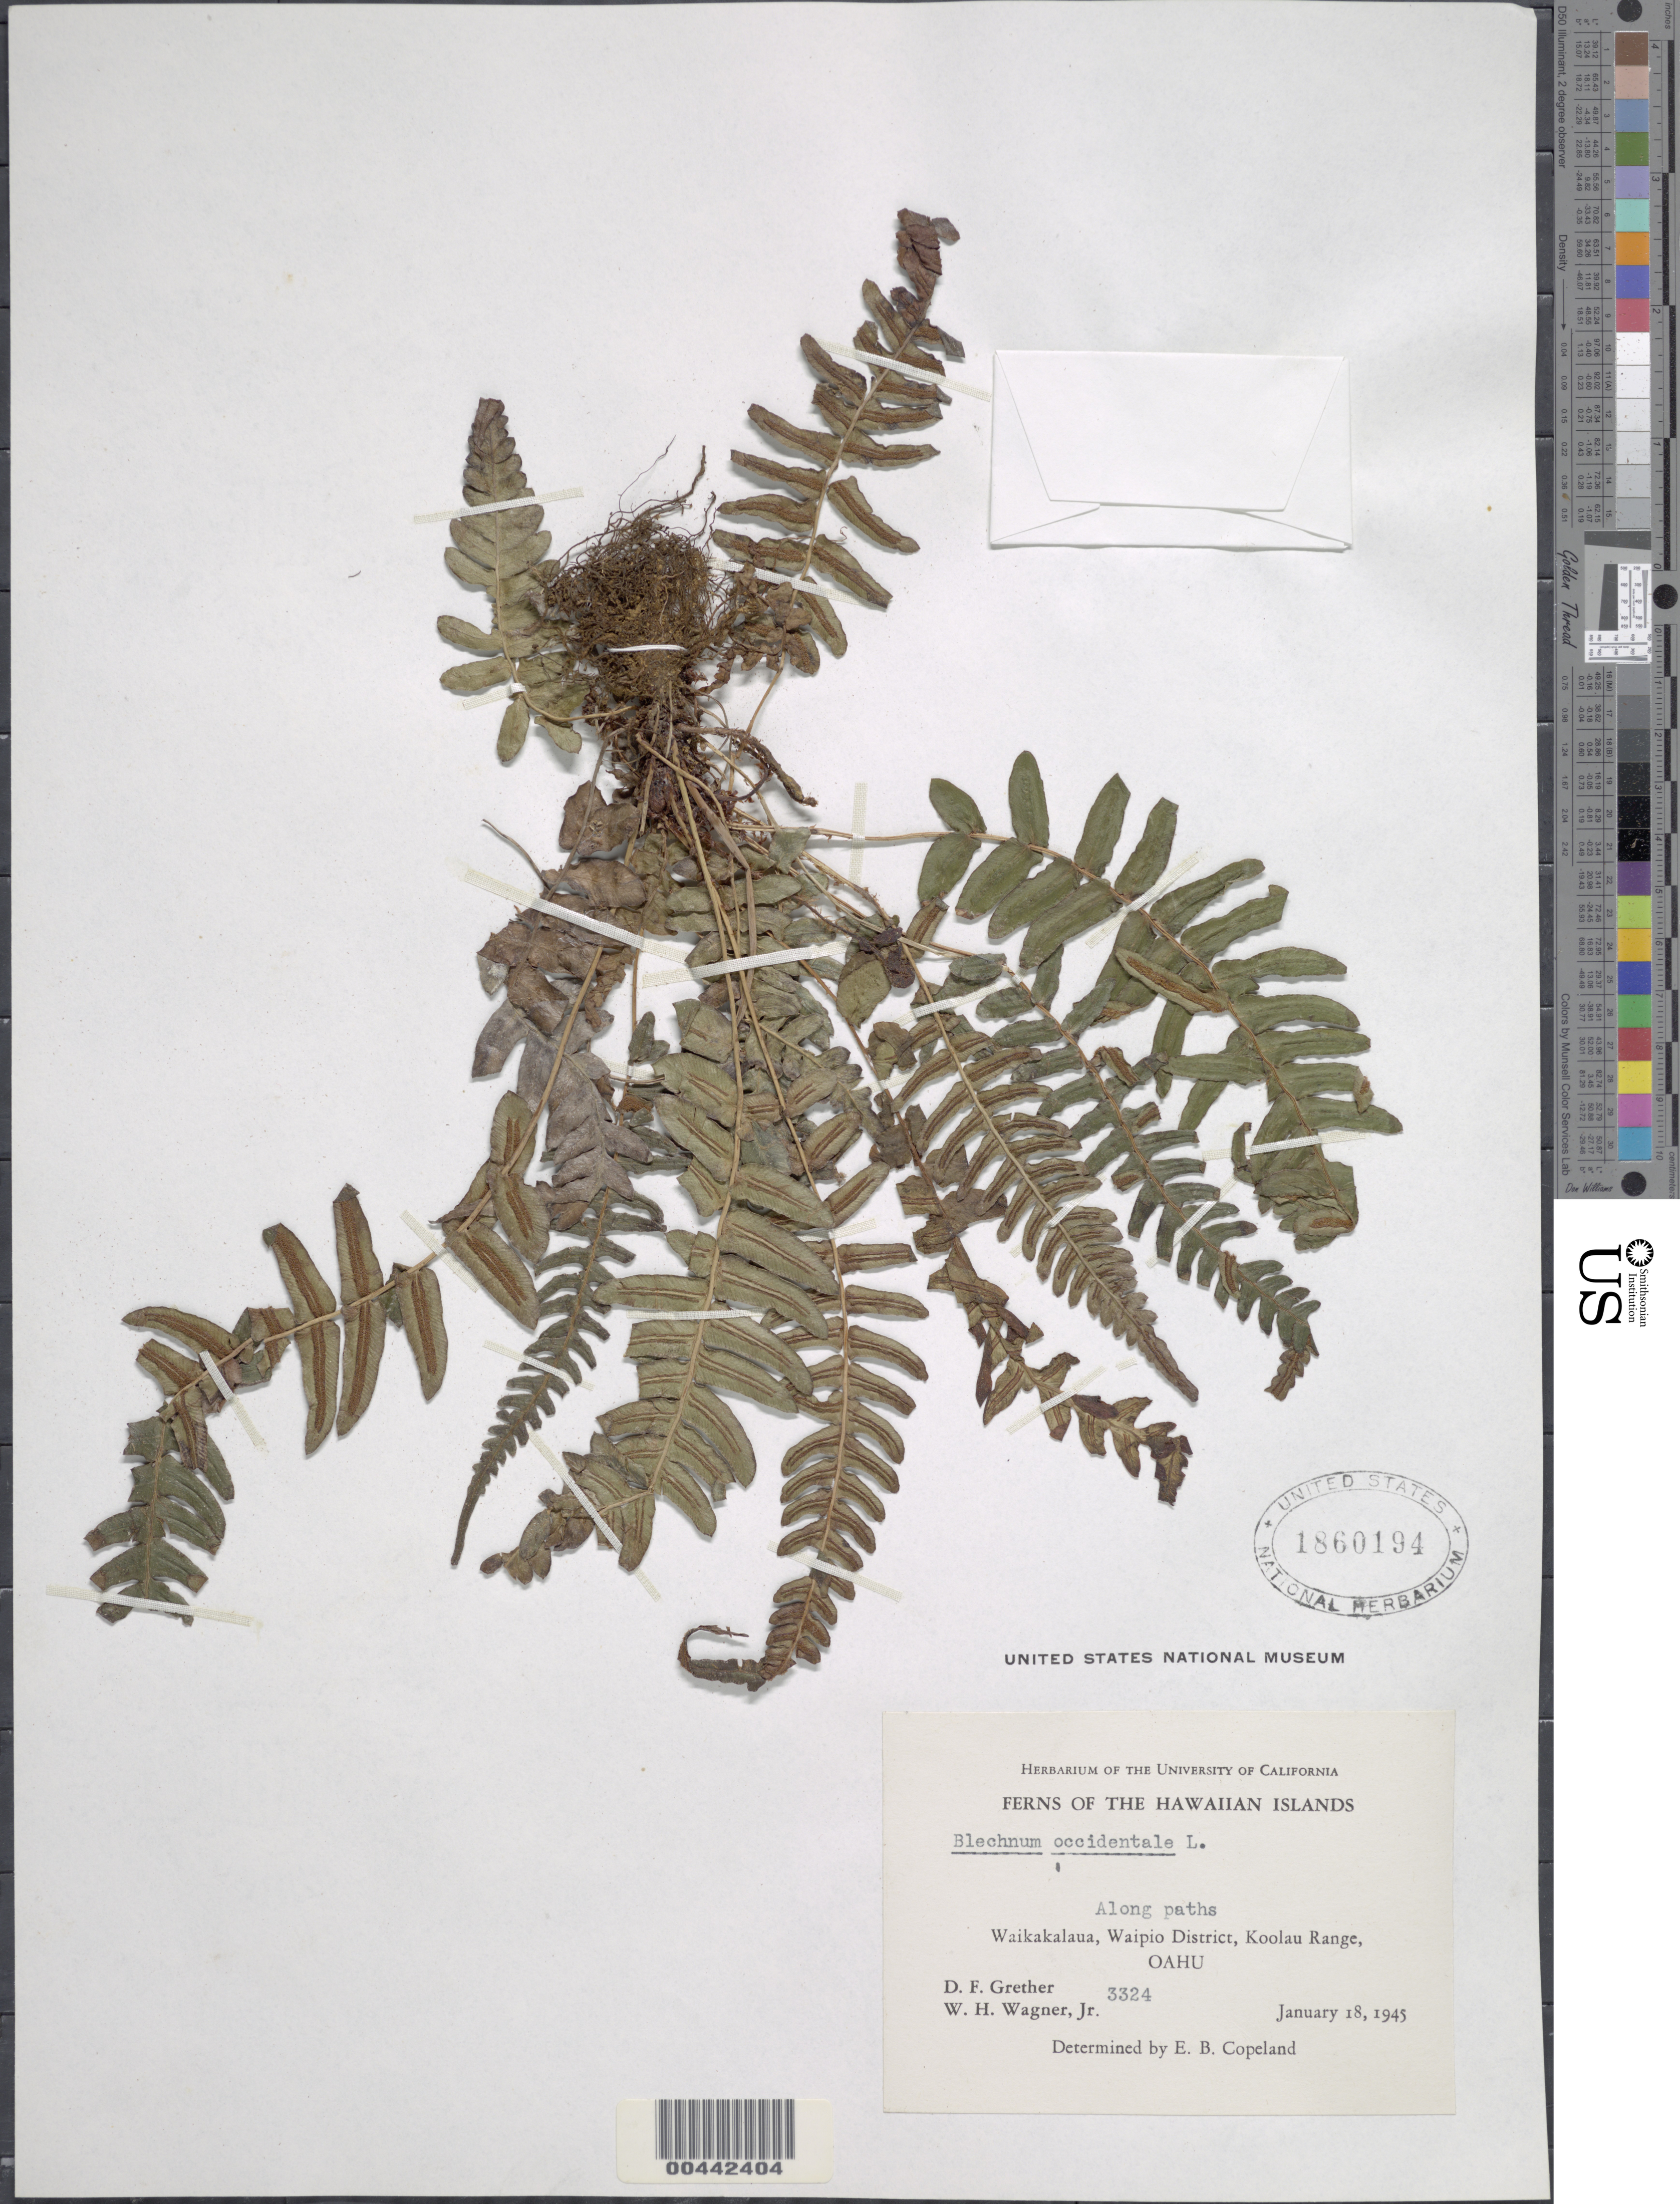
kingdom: Plantae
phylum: Tracheophyta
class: Polypodiopsida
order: Polypodiales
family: Blechnaceae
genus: Blechnum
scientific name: Blechnum appendiculatum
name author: Willd.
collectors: D. F. Grether & W. H. Wagner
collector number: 3324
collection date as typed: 18 Jan 1945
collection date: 1945-01-18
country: United States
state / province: Hawaii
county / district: Honolulu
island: Oahu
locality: Waikakalaua, Waipio Dist., Koolau Range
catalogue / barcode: US 1860194